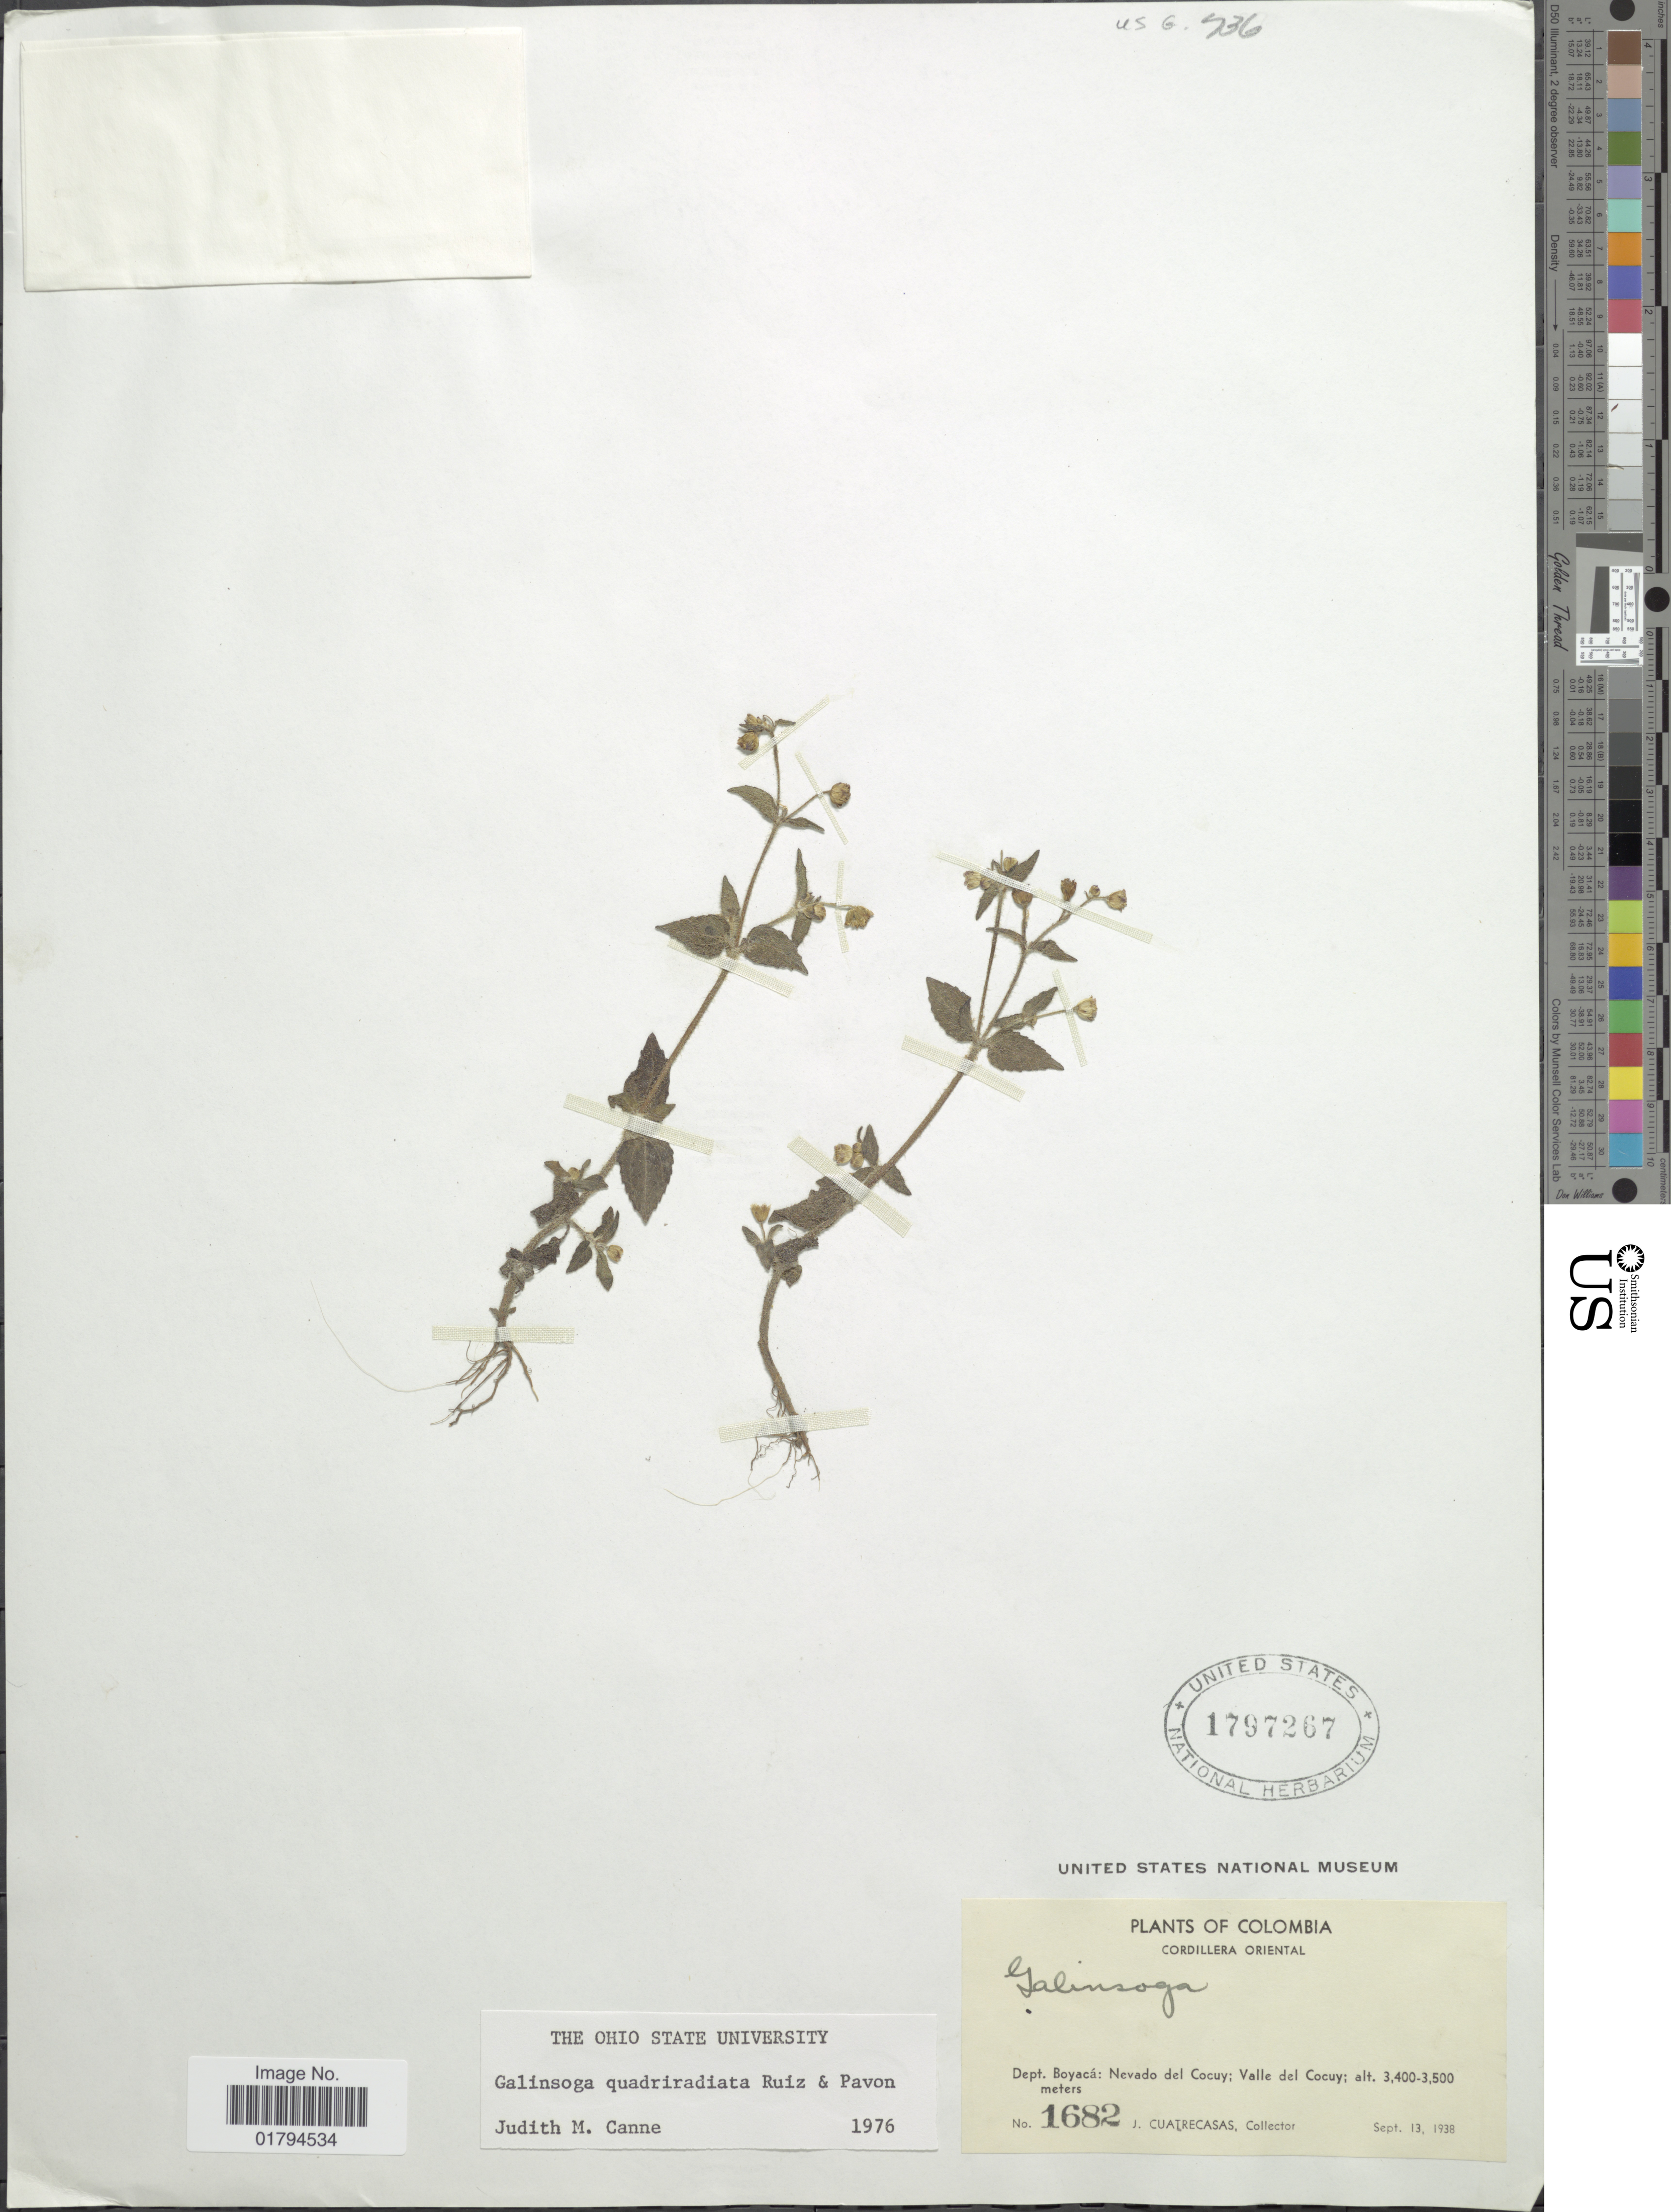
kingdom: Plantae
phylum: Tracheophyta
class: Magnoliopsida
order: Asterales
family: Asteraceae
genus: Galinsoga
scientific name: Galinsoga quadriradiata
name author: Ruiz & Pav.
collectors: J. Cuatrecasas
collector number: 1682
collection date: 1938-09-13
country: Colombia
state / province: Boyacá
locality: Cordillera Oriental. Nevado del Cocuy, Valle del Cocuy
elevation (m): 3400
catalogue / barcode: US 1797267